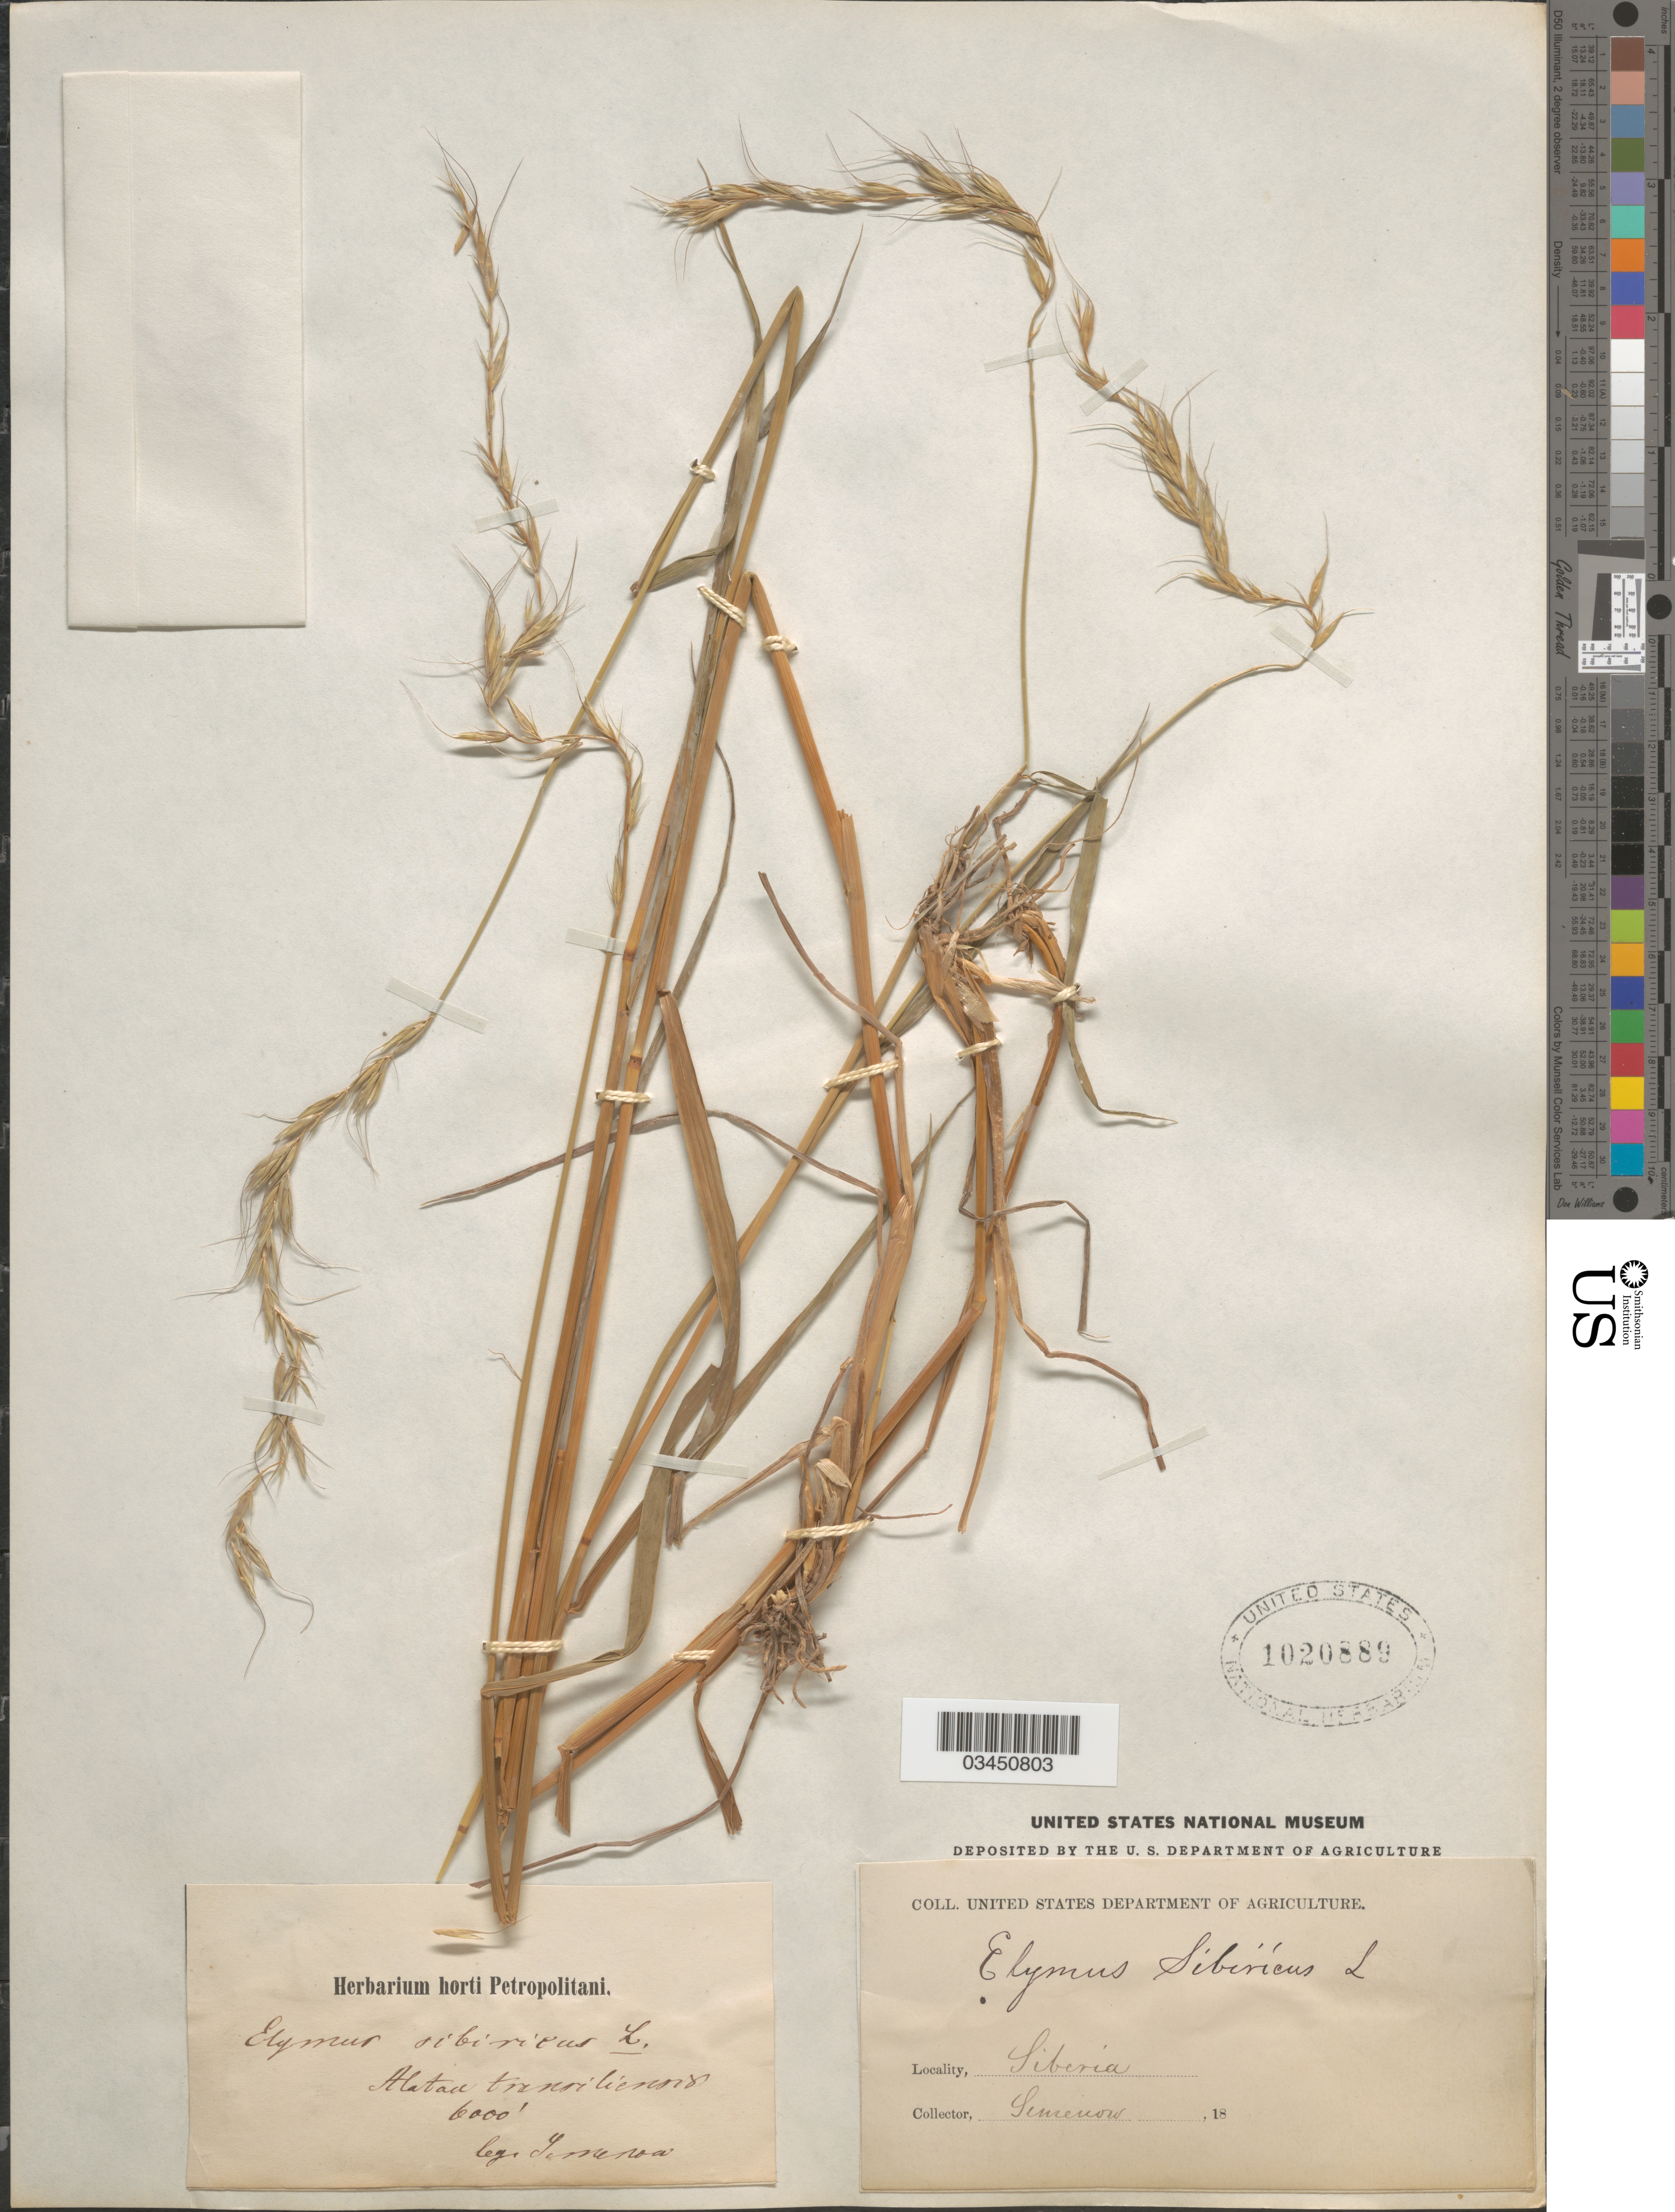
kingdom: Plantae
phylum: Tracheophyta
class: Liliopsida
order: Poales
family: Poaceae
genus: Elymus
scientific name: Elymus sibiricus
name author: L.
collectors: P. P. Semenov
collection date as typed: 18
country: Russian Federation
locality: Siberia. Alatau transiliensis.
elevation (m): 1829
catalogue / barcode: US 1020889